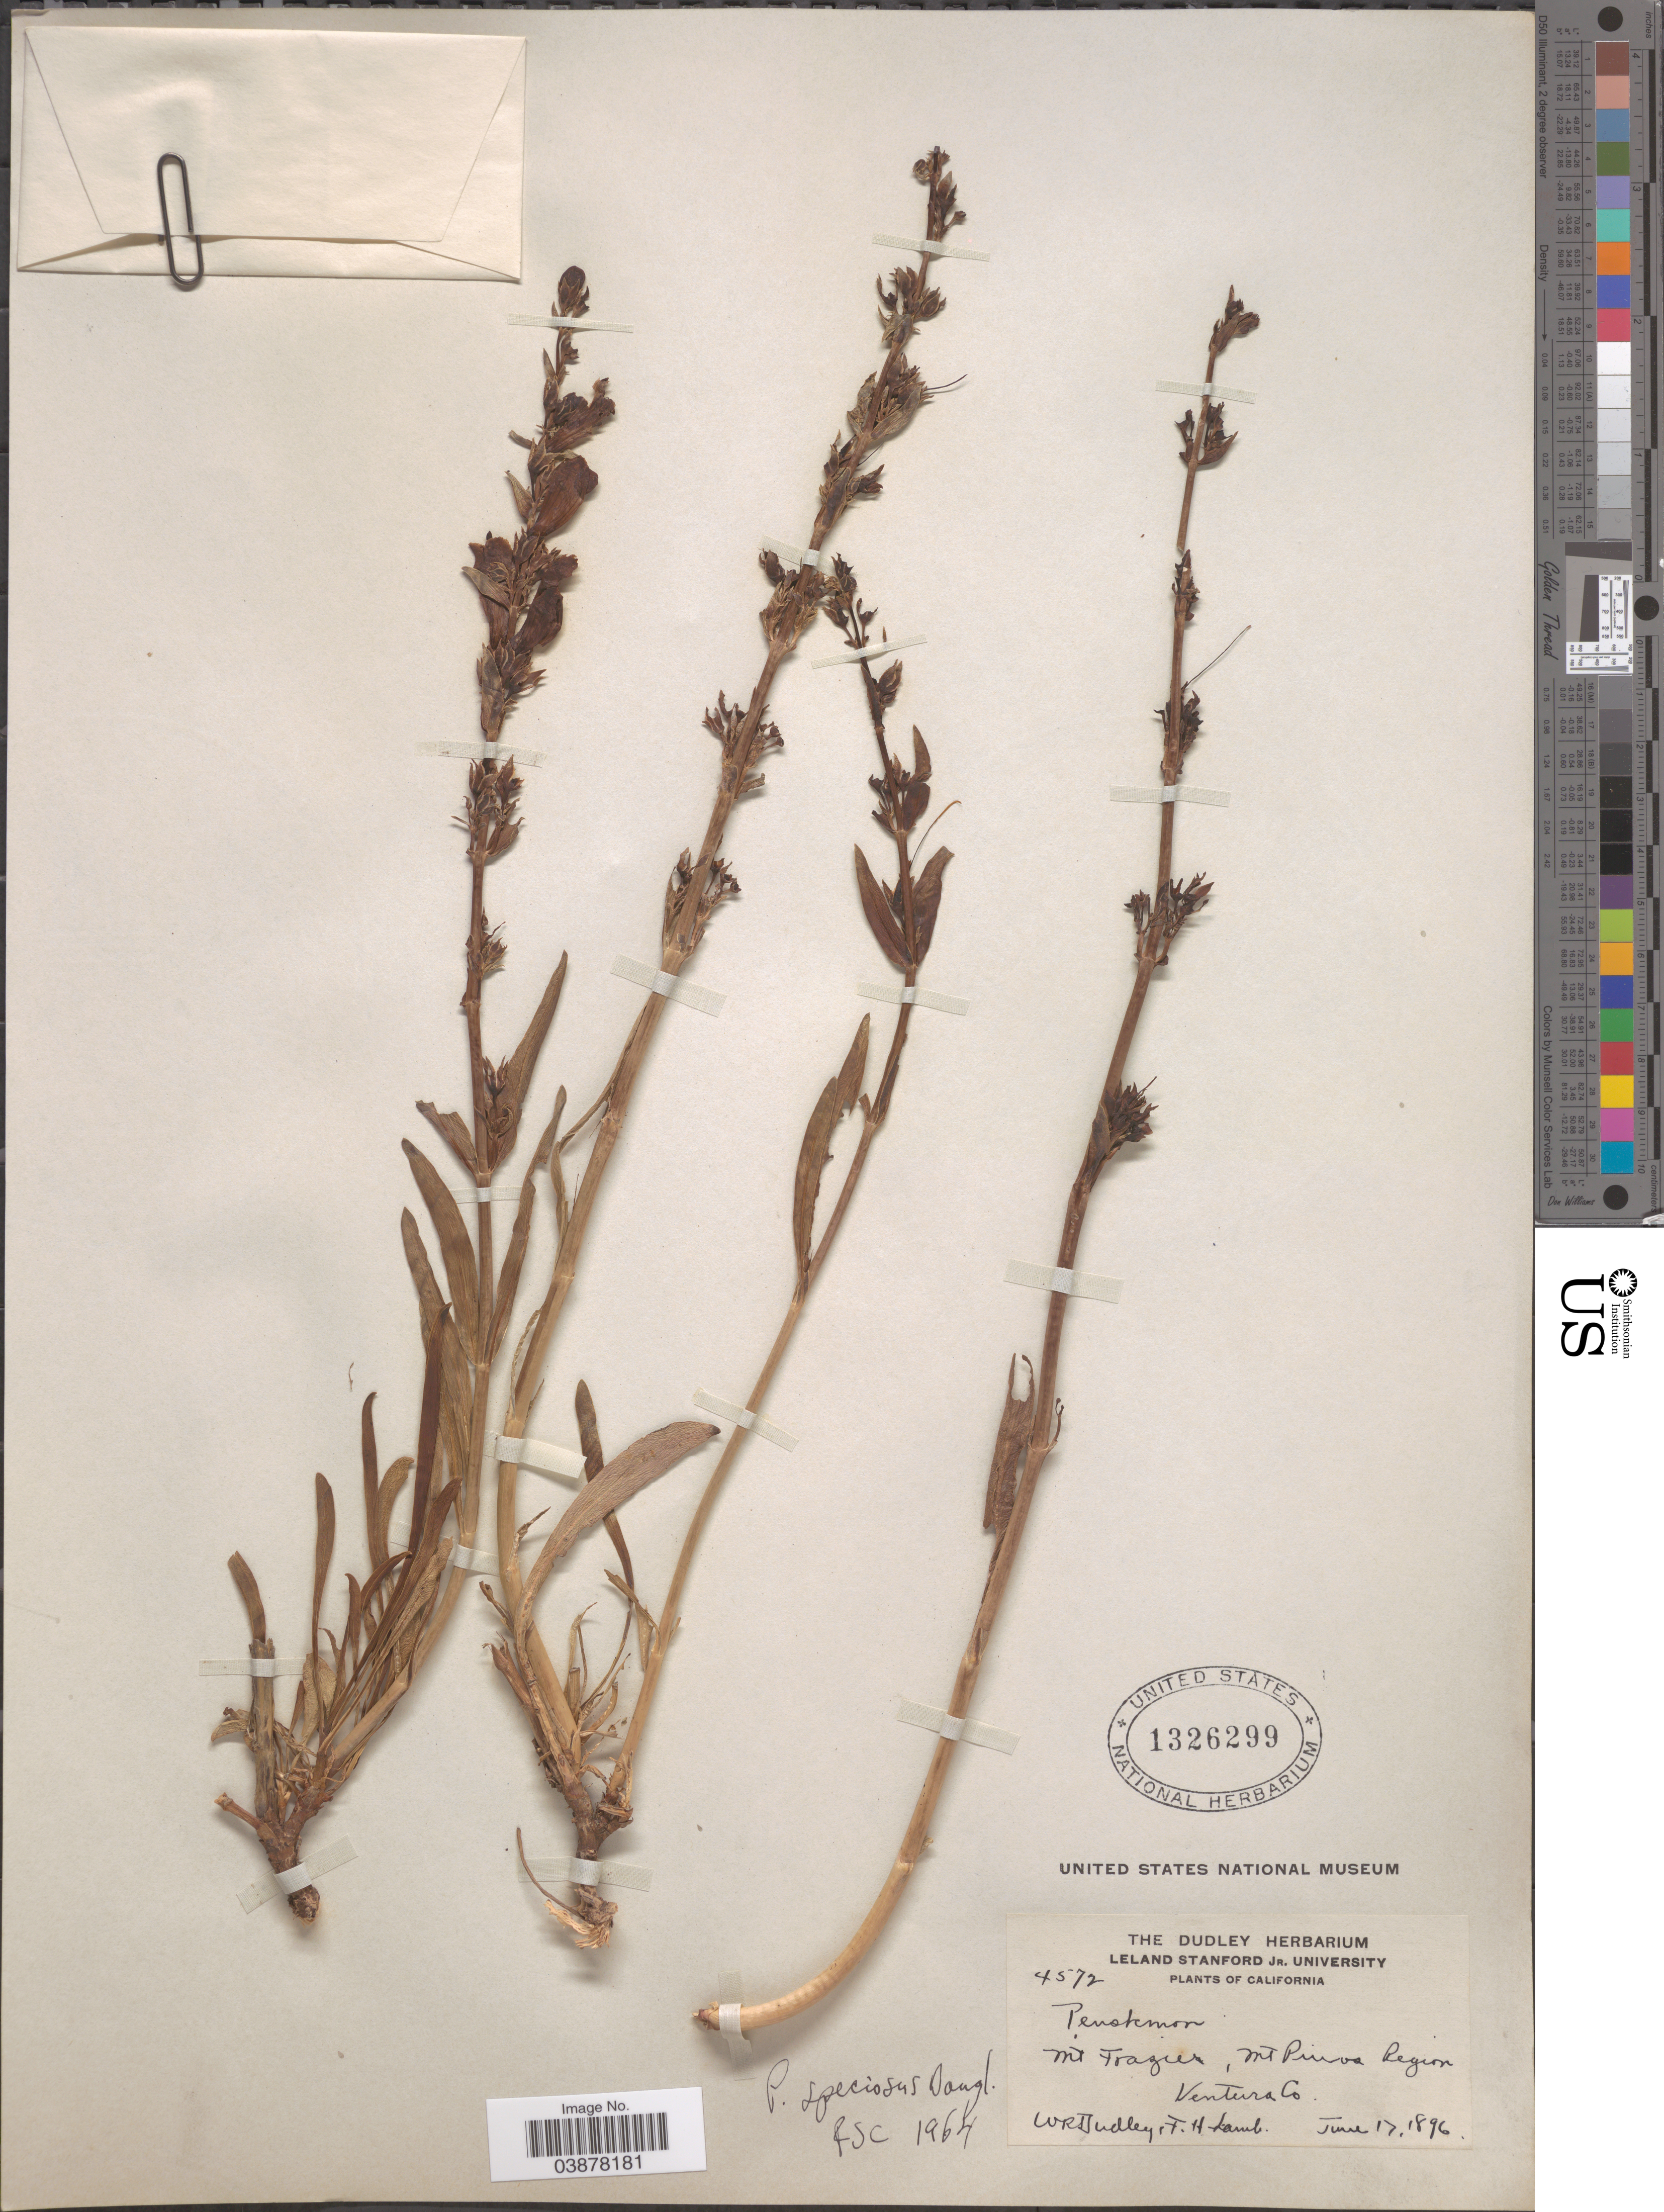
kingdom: Plantae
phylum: Tracheophyta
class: Magnoliopsida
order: Lamiales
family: Plantaginaceae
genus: Penstemon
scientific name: Penstemon speciosus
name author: Douglas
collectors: W. Dudley & F. H. Lamb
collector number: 4572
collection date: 1896-06-17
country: United States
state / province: California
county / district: Ventura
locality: Mt. Frazier, Mt. Pinos Region. Ventura Co.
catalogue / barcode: US 1326299